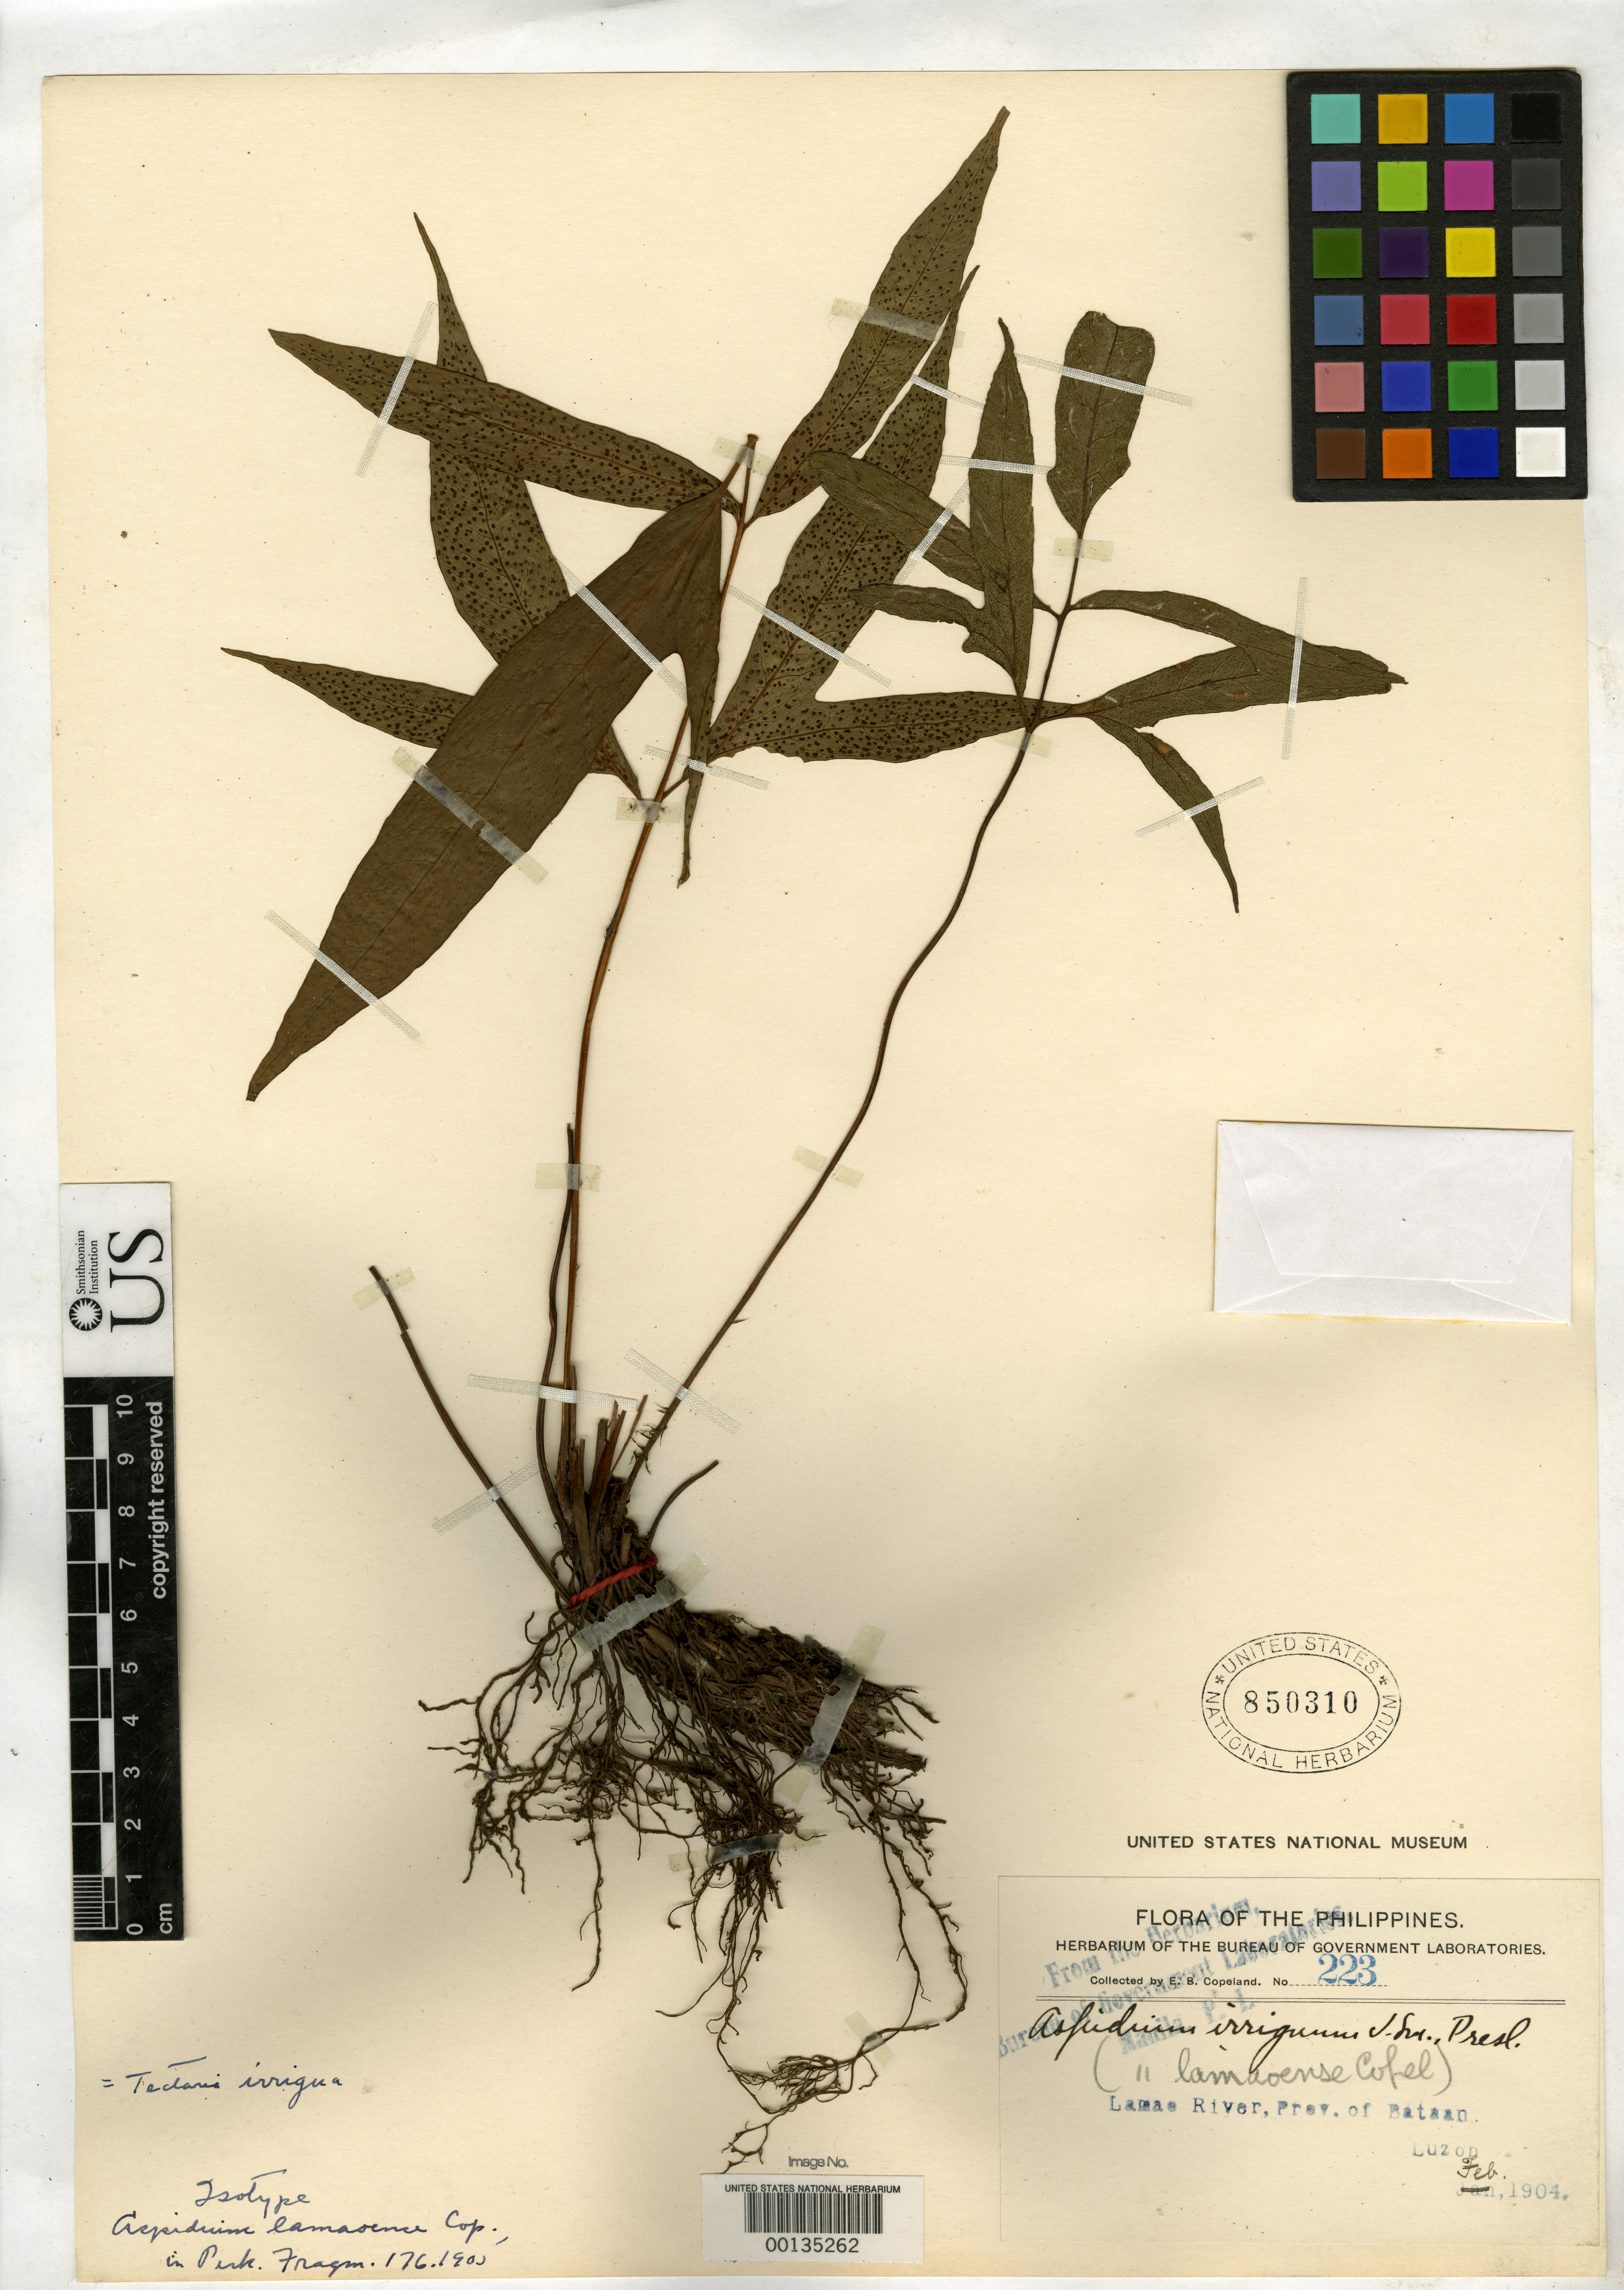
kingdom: Plantae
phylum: Tracheophyta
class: Polypodiopsida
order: Polypodiales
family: Tectariaceae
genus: Aspidium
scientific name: Aspidium lamaoense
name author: Copel. in Perkins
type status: Type Collection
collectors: E. B. Copeland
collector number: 223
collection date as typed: Feb 1904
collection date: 1904-02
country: Philippines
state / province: Central Luzon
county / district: Bataan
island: Luzon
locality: Lamas River.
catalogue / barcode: US 850310